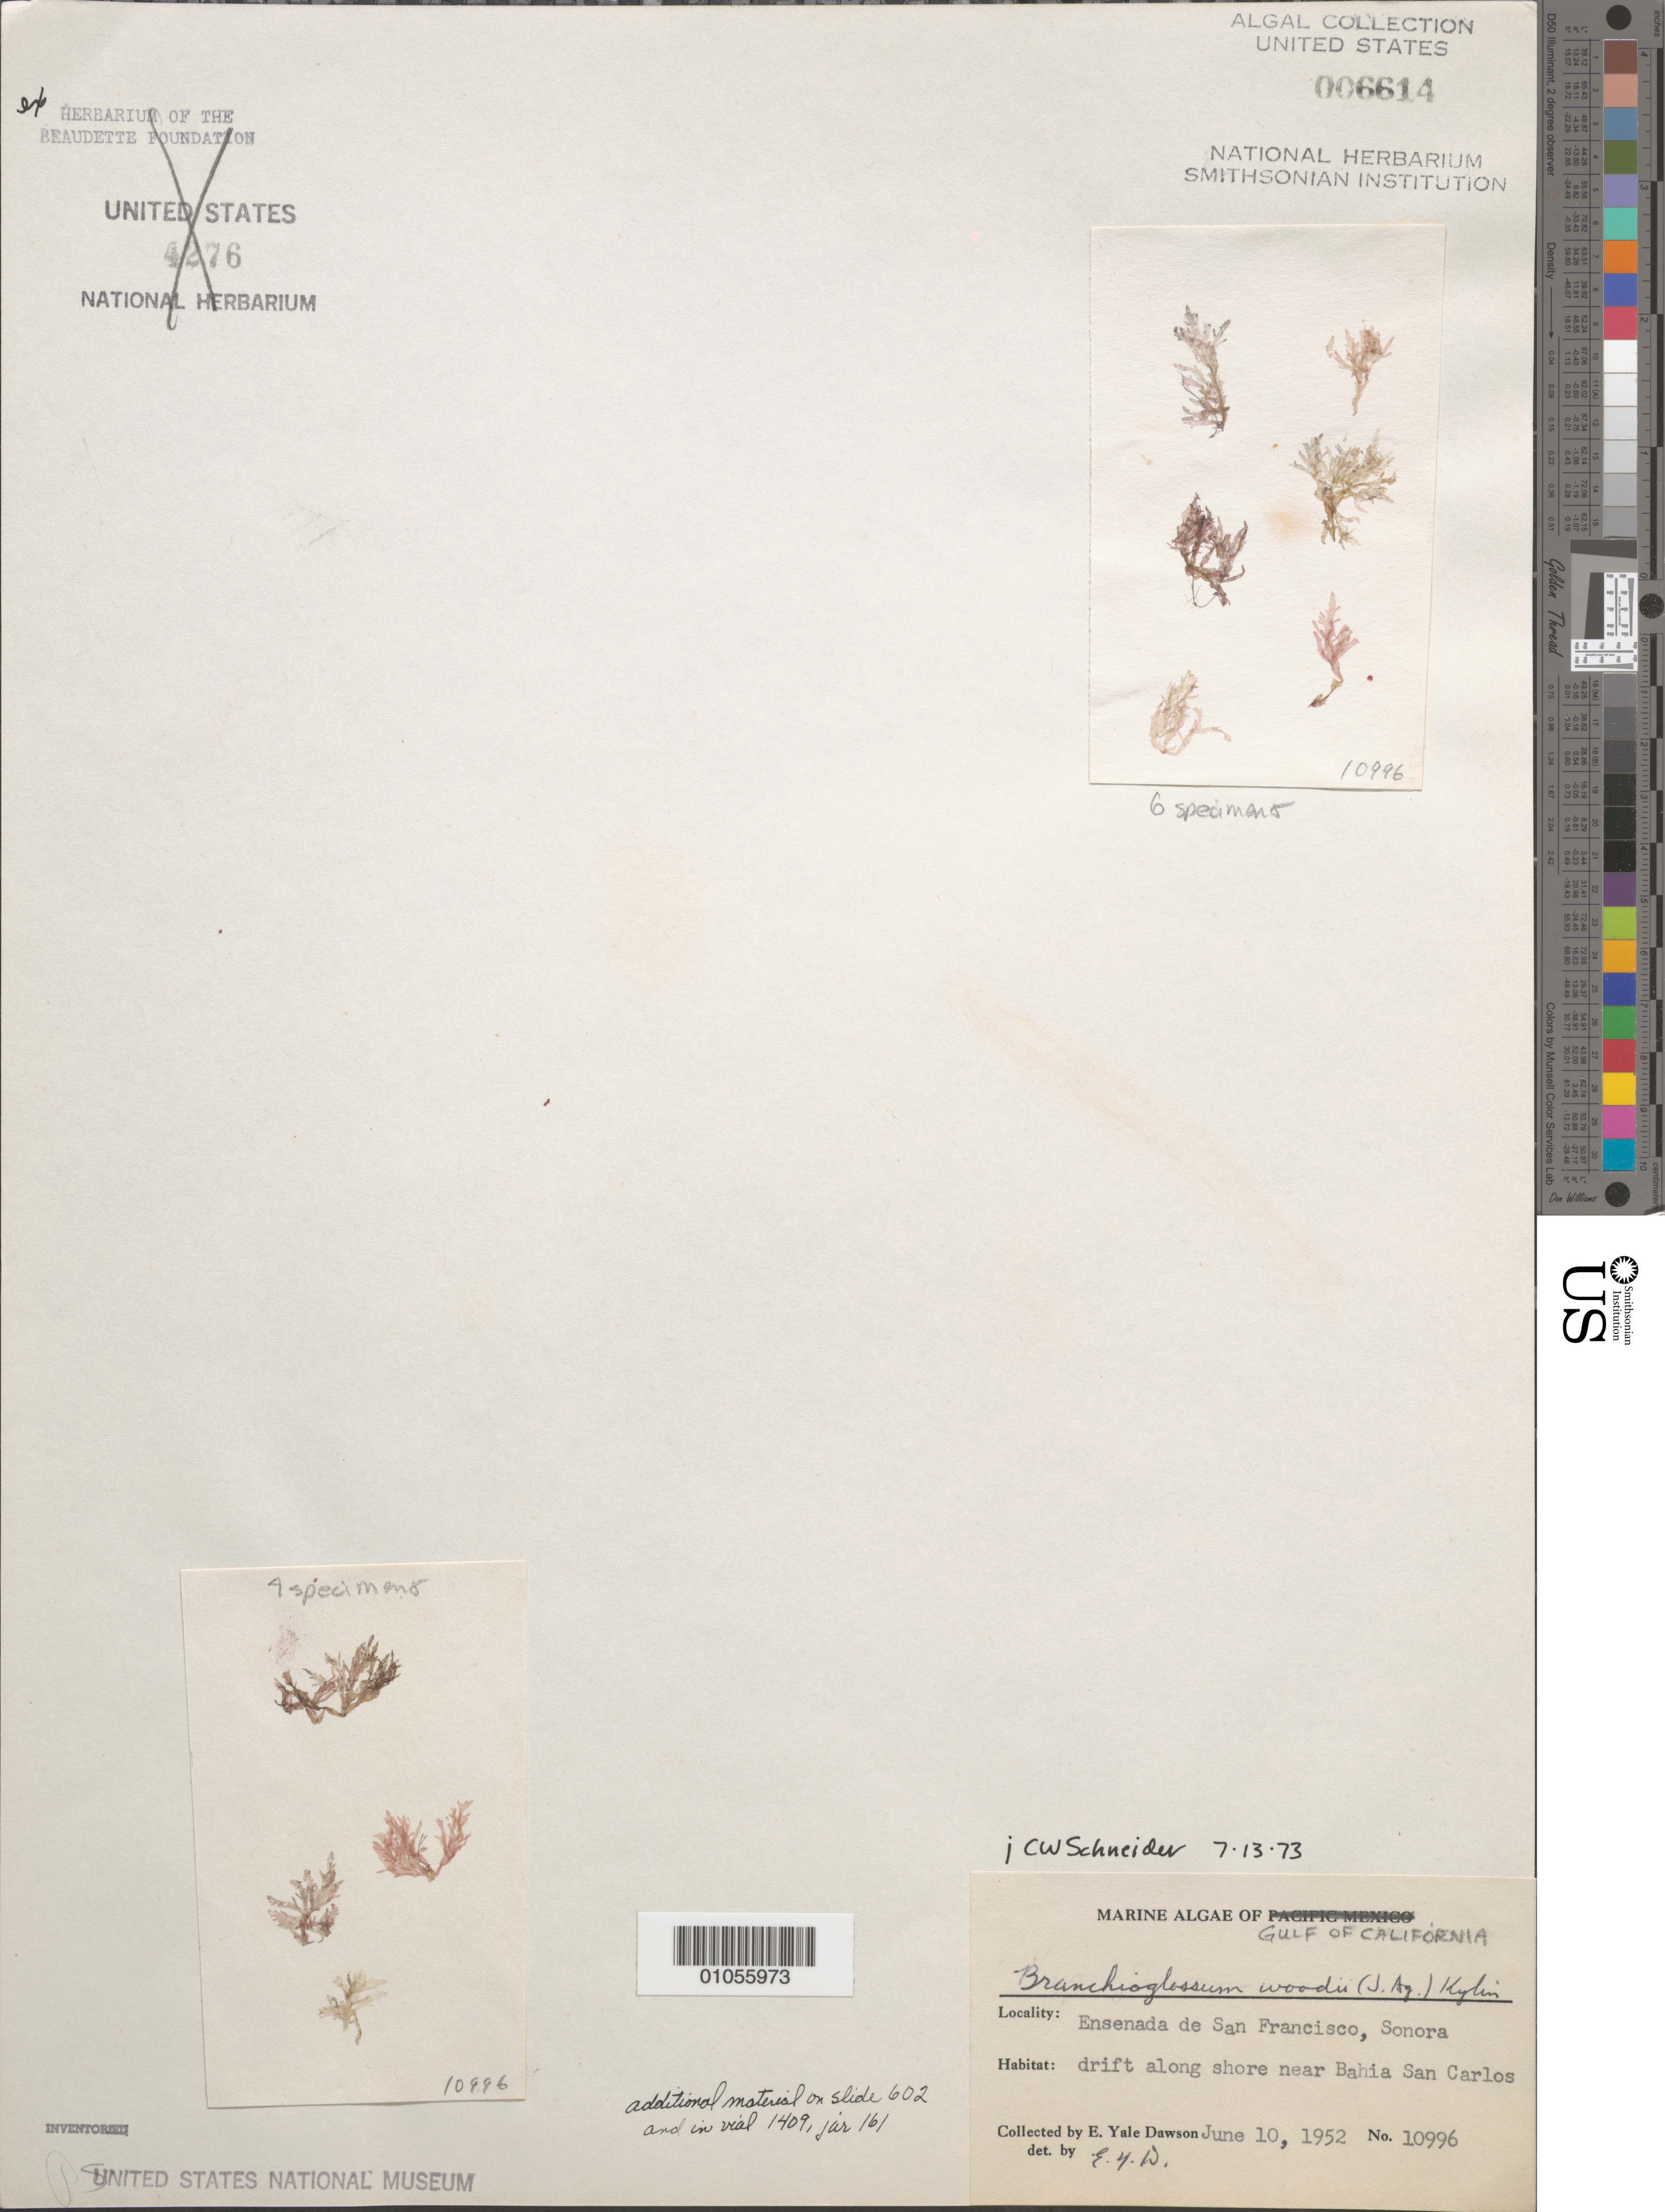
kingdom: Plantae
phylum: Rhodophyta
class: Florideophyceae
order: Ceramiales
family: Delesseriaceae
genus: Branchioglossum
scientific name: Branchioglossum bipinnatifidum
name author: (Mont.) M.J. Wynne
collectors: E. Y. Dawson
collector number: EYD 10996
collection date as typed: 10 Jun 1952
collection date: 1952-06-10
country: Mexico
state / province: Sonora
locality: Ensenada de San Francisco, drift along shore near Bahia San Carlos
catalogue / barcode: US 6614